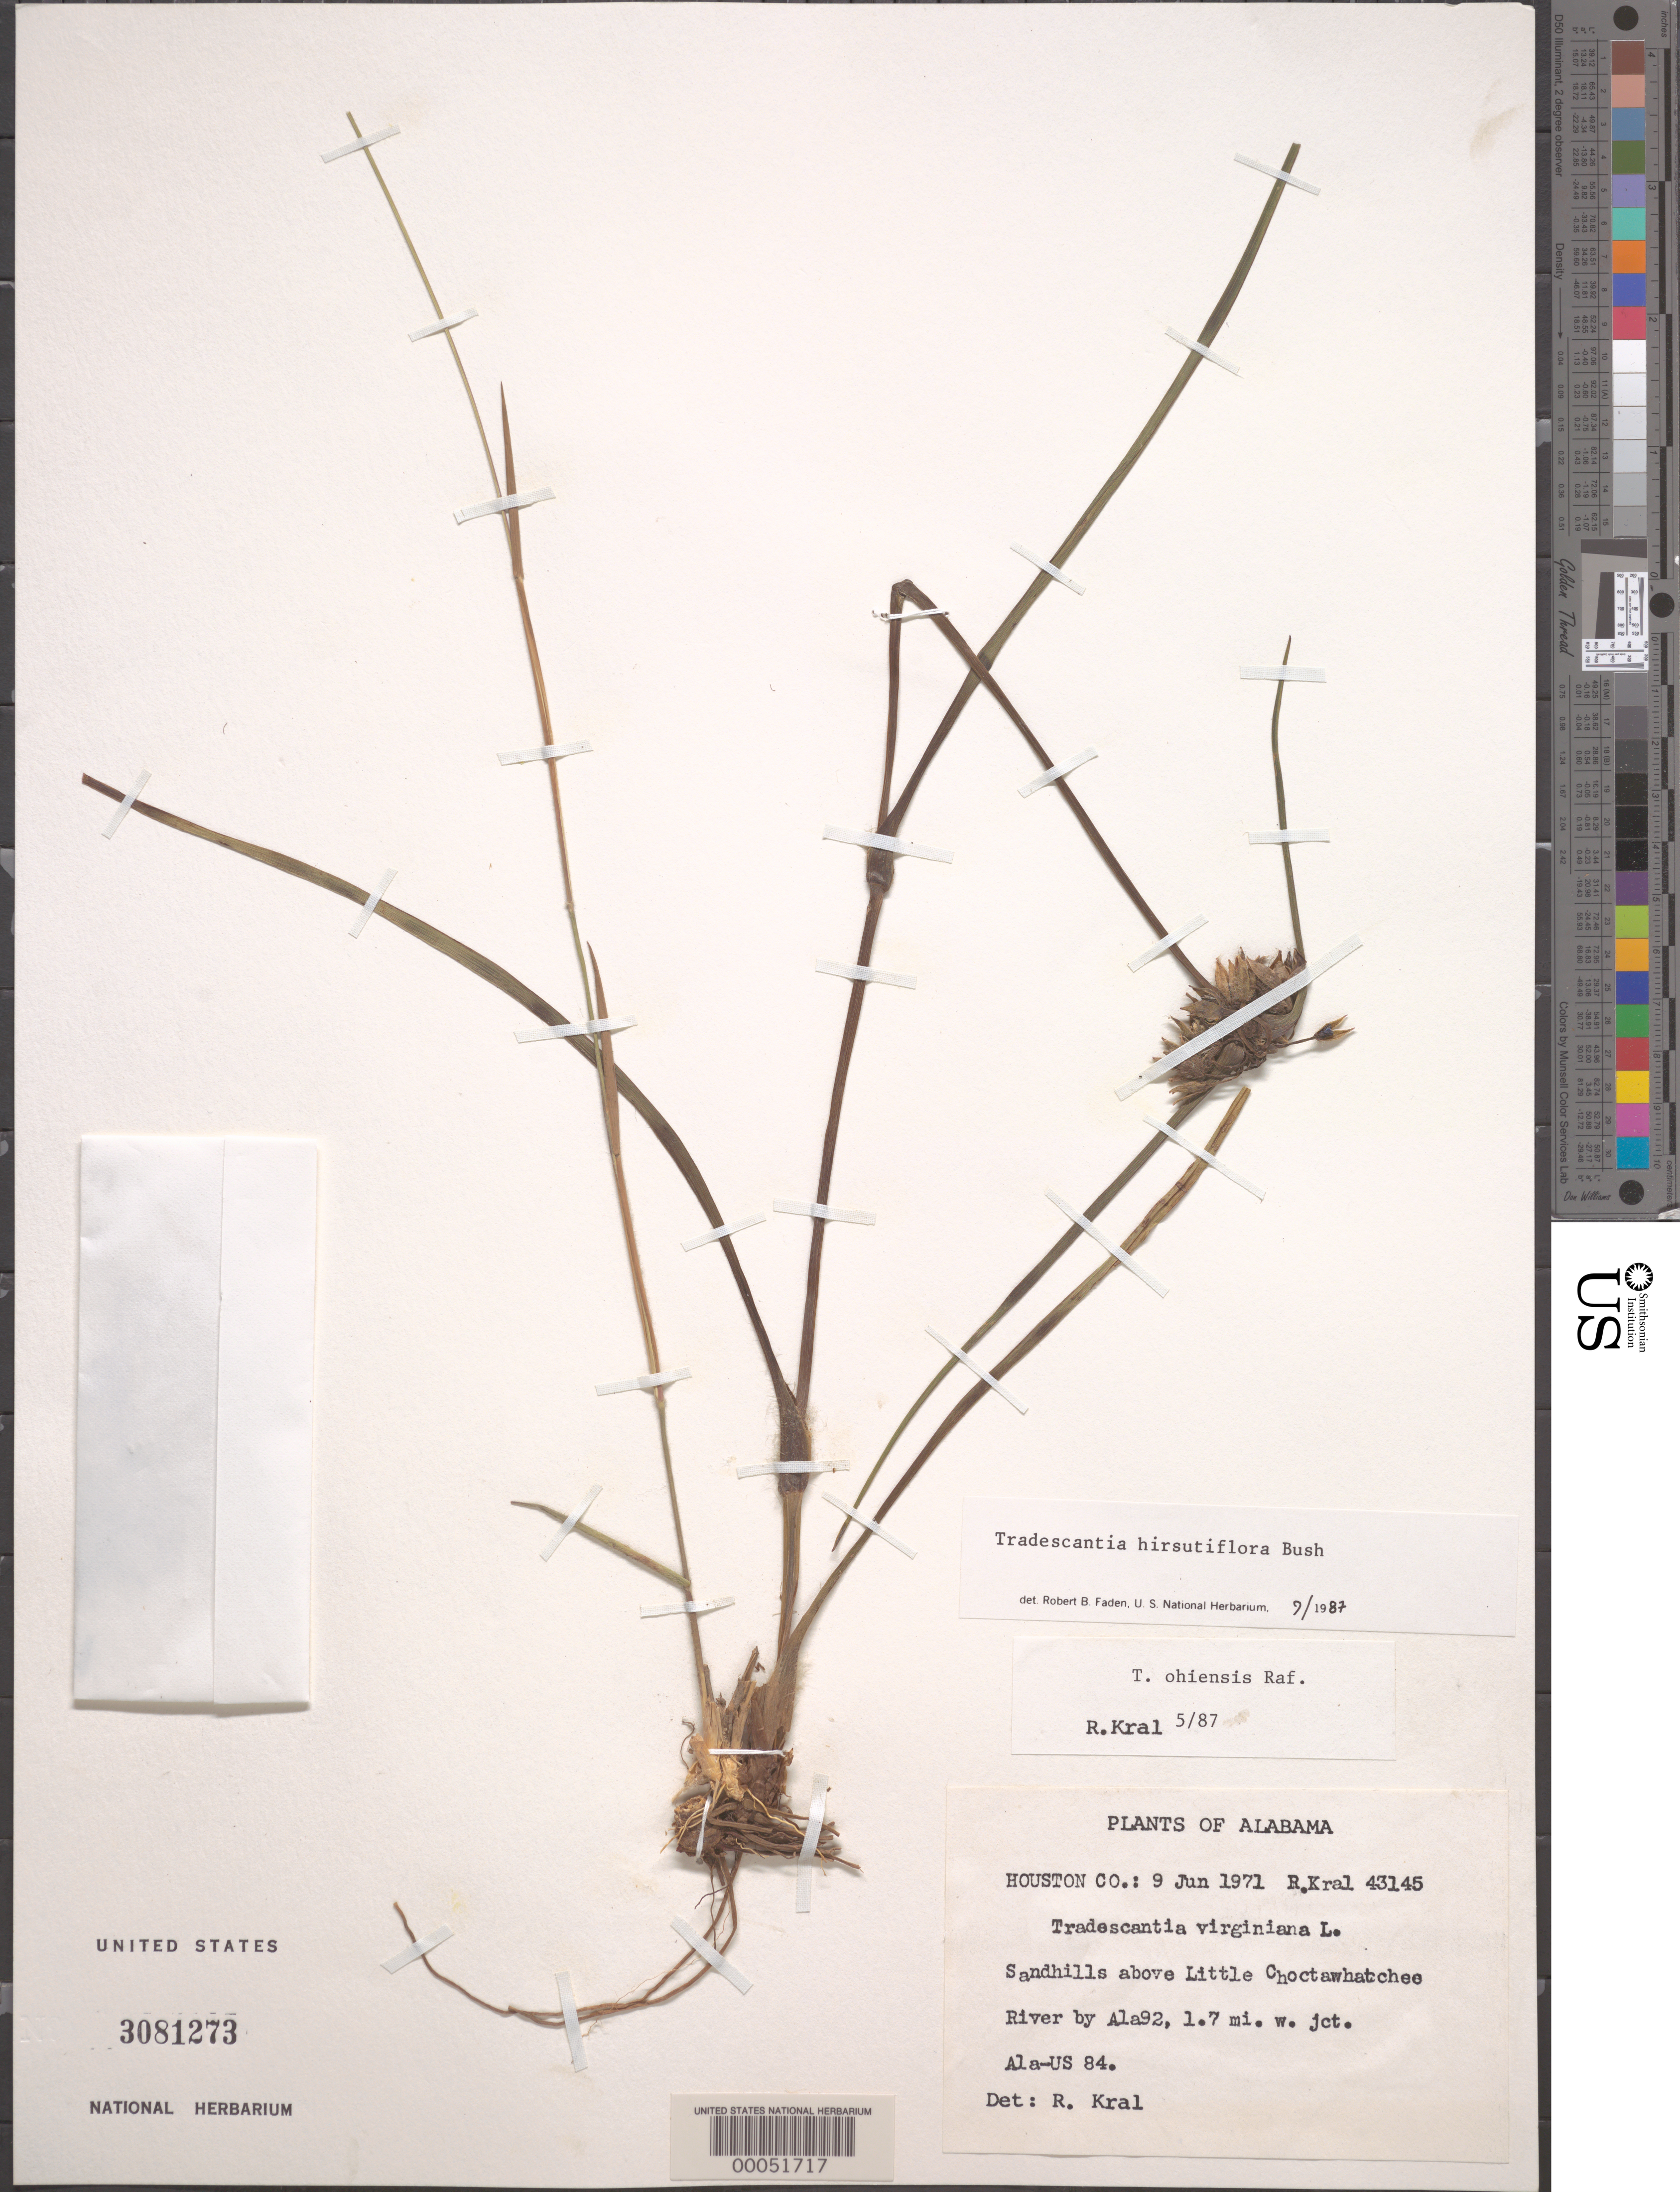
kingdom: Plantae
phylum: Tracheophyta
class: Liliopsida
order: Commelinales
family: Commelinaceae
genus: Tradescantia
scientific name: Tradescantia hirsutiflora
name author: Bush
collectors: R. Kral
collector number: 43145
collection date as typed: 09 Jun 1971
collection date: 1971-06-09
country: United States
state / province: Alabama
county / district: Houston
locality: Above little choctawhatchee river by hwy 92, 1.7 mi. w junct. with al-us hwy 84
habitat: Sandhills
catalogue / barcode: US 3081273